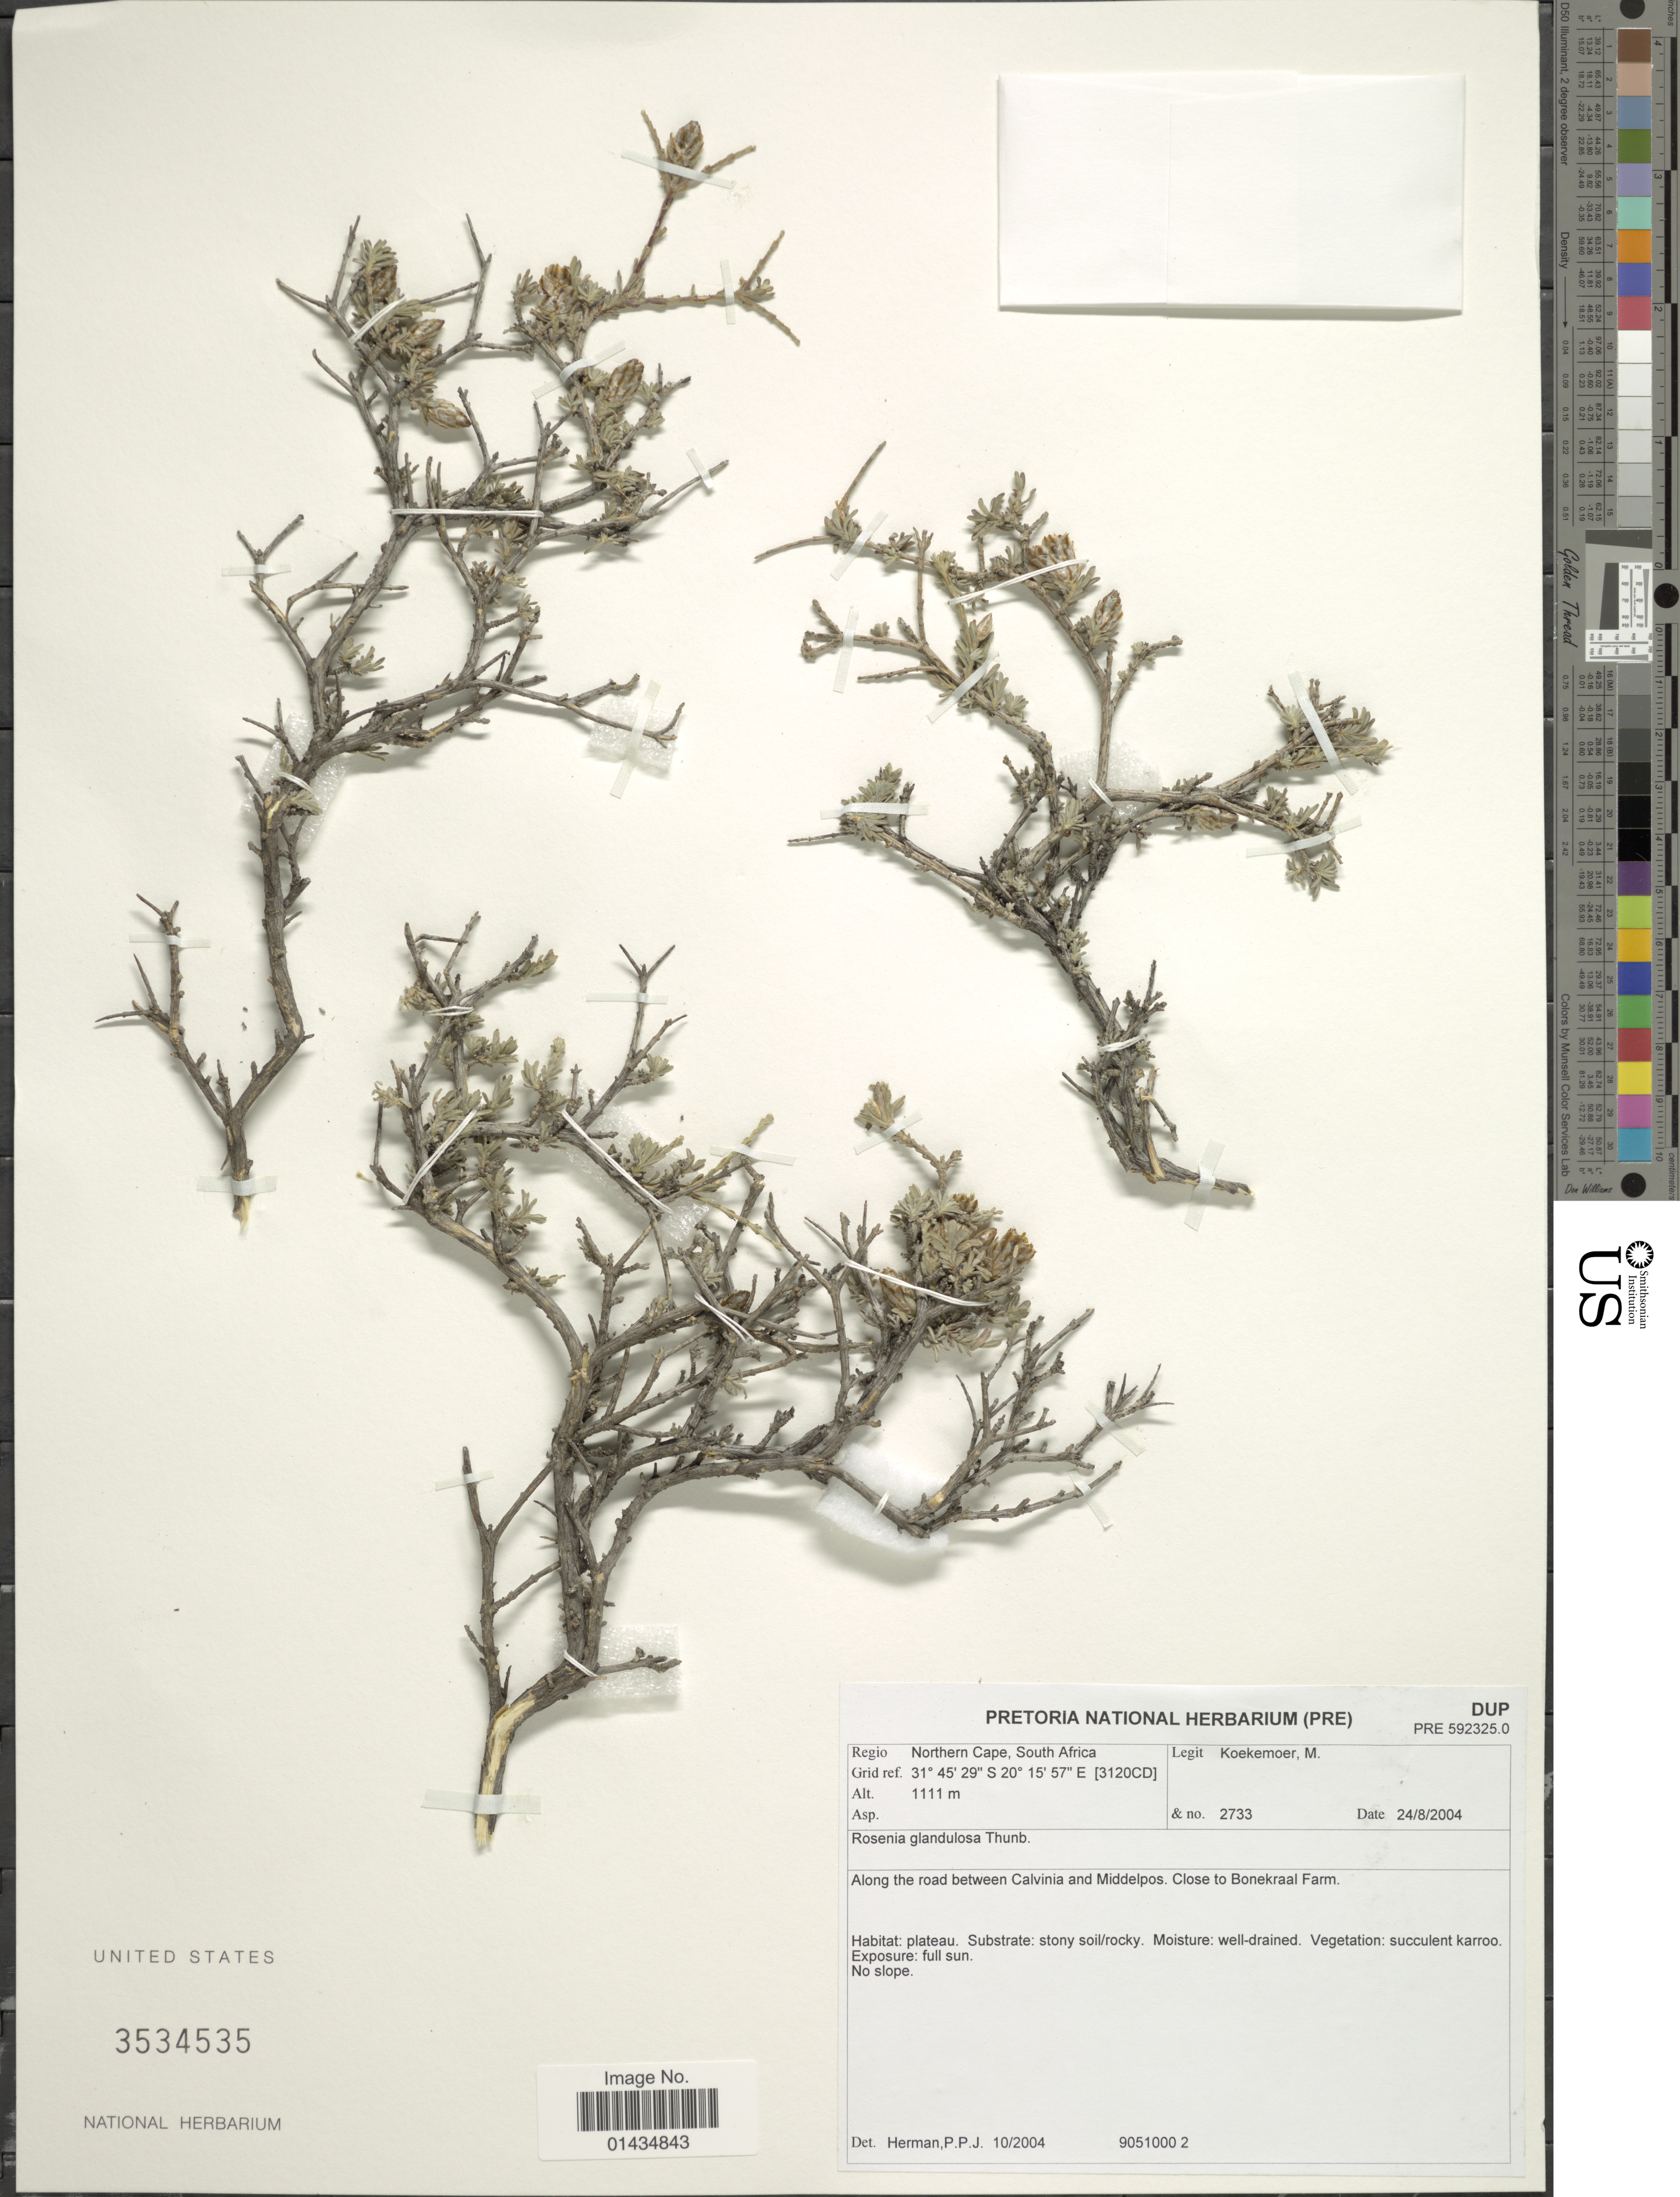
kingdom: Plantae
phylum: Tracheophyta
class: Magnoliopsida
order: Asterales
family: Asteraceae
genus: Rosenia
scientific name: Rosenia glandulosa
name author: Thunb.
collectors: M. Koekemoer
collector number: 2733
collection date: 2004-08-24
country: South Africa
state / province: Northern Cape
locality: Along the road between Calvinia and Middelpos, close to Bonekraal Farm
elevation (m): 1111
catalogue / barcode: US 3534535